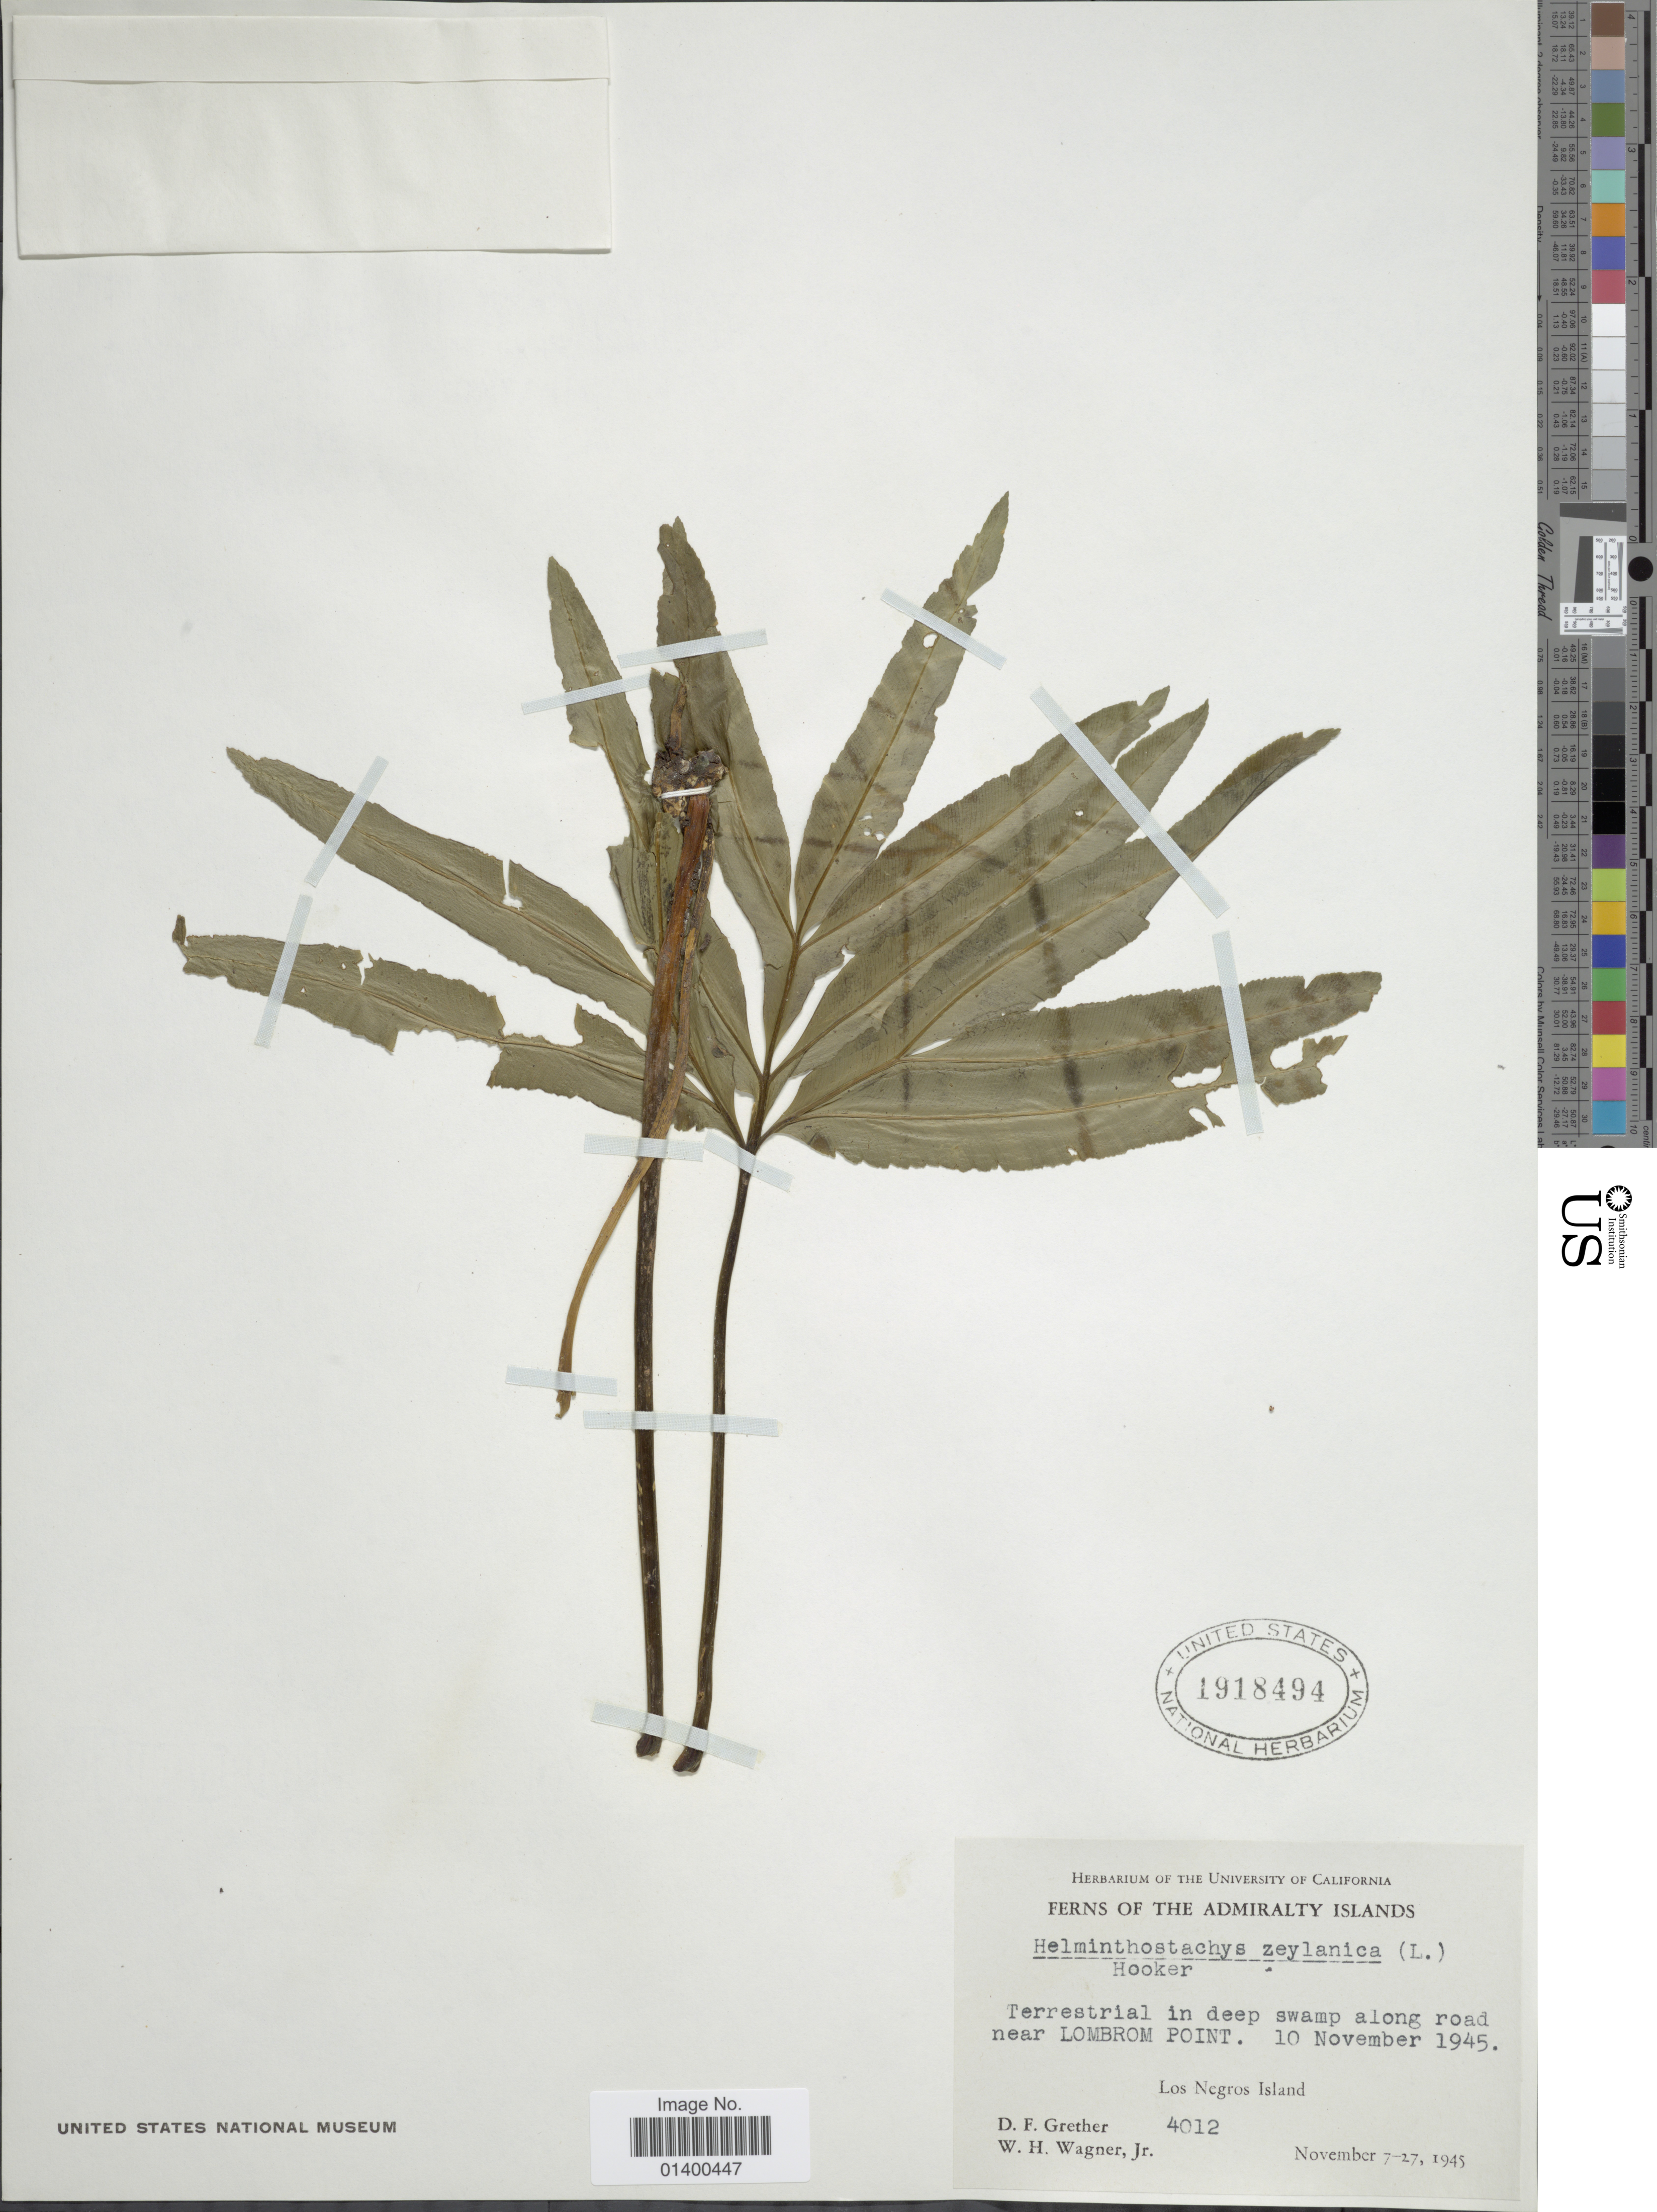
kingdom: Plantae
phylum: Tracheophyta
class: Polypodiopsida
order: Ophioglossales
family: Ophioglossaceae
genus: Helminthostachys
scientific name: Helminthostachys zeylanica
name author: (L.) Hook.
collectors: D. F. Grether & W. H. Wagner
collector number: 4012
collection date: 1945-11-10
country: Papua New Guinea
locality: Admiralty islands. terrestrial in deep swamp along road near Lombrom point, Los Negros island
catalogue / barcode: US 1918494